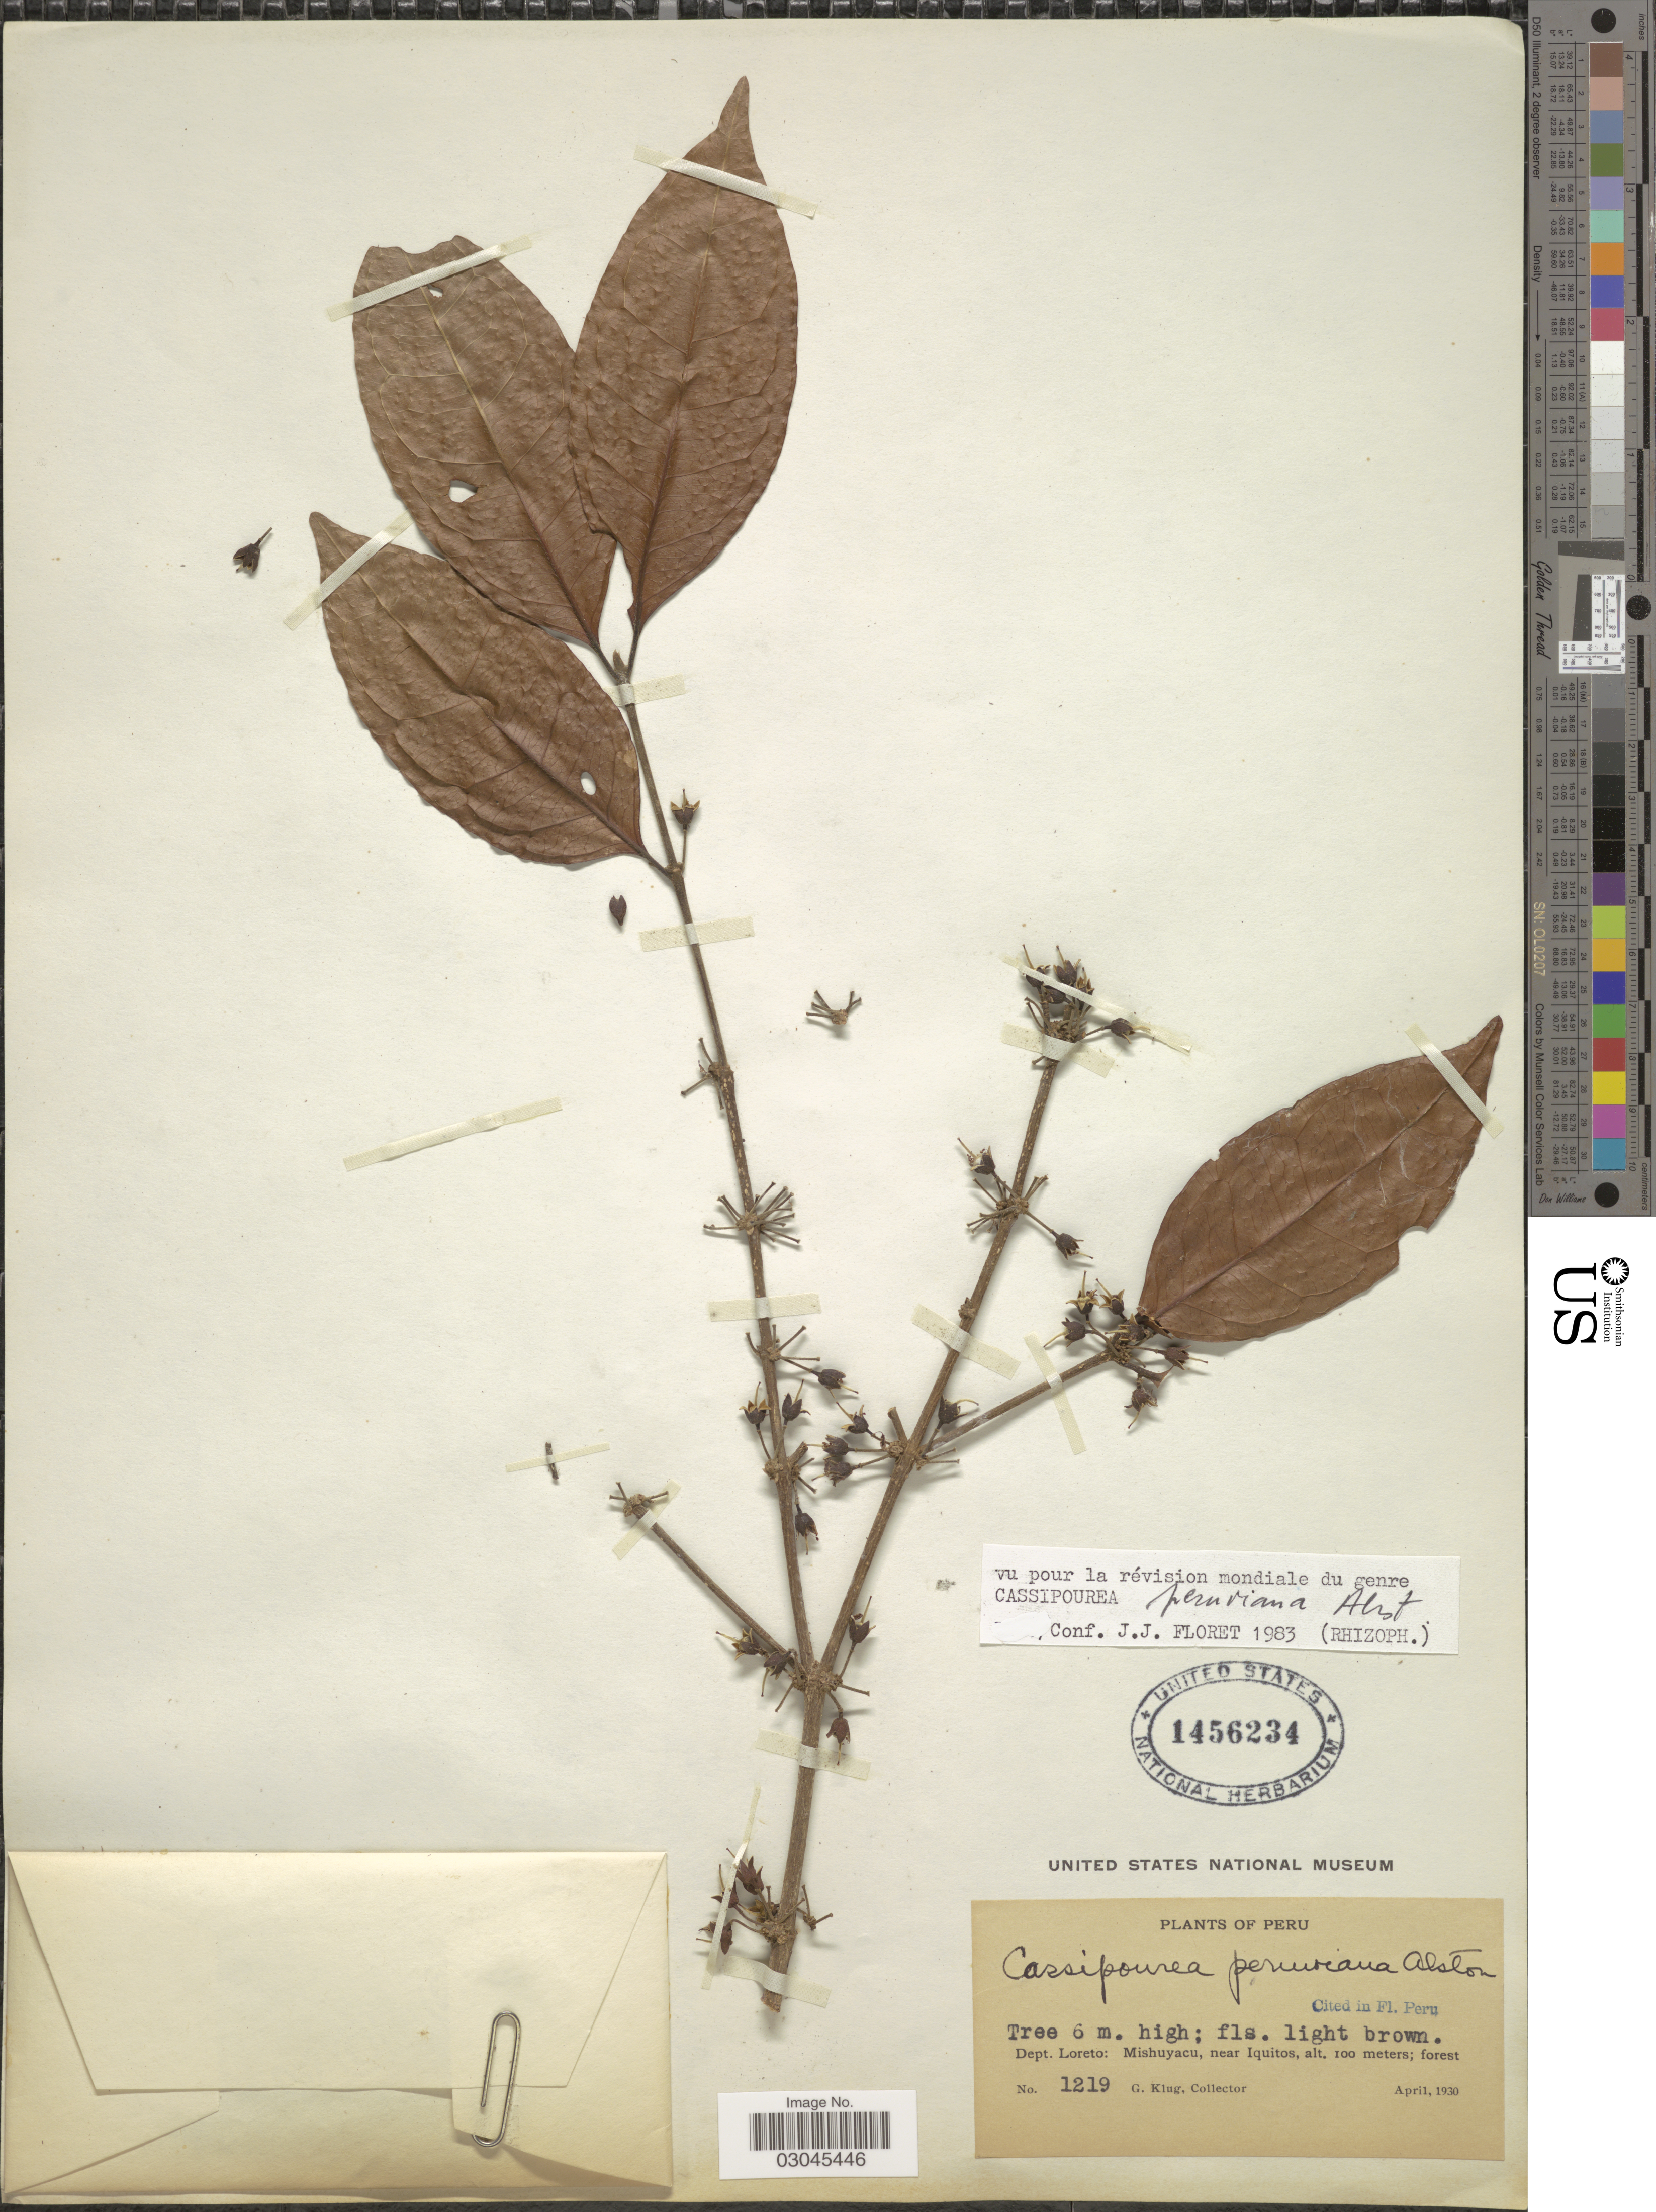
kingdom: Plantae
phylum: Tracheophyta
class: Magnoliopsida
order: Malpighiales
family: Rhizophoraceae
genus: Cassipourea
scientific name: Cassipourea peruviana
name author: Alston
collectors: G. Klug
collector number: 1219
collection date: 1930-04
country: Peru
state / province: Loreto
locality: Dept. Loreto: Mishuyacu, near Iquitos.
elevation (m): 100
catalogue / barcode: US 1456234